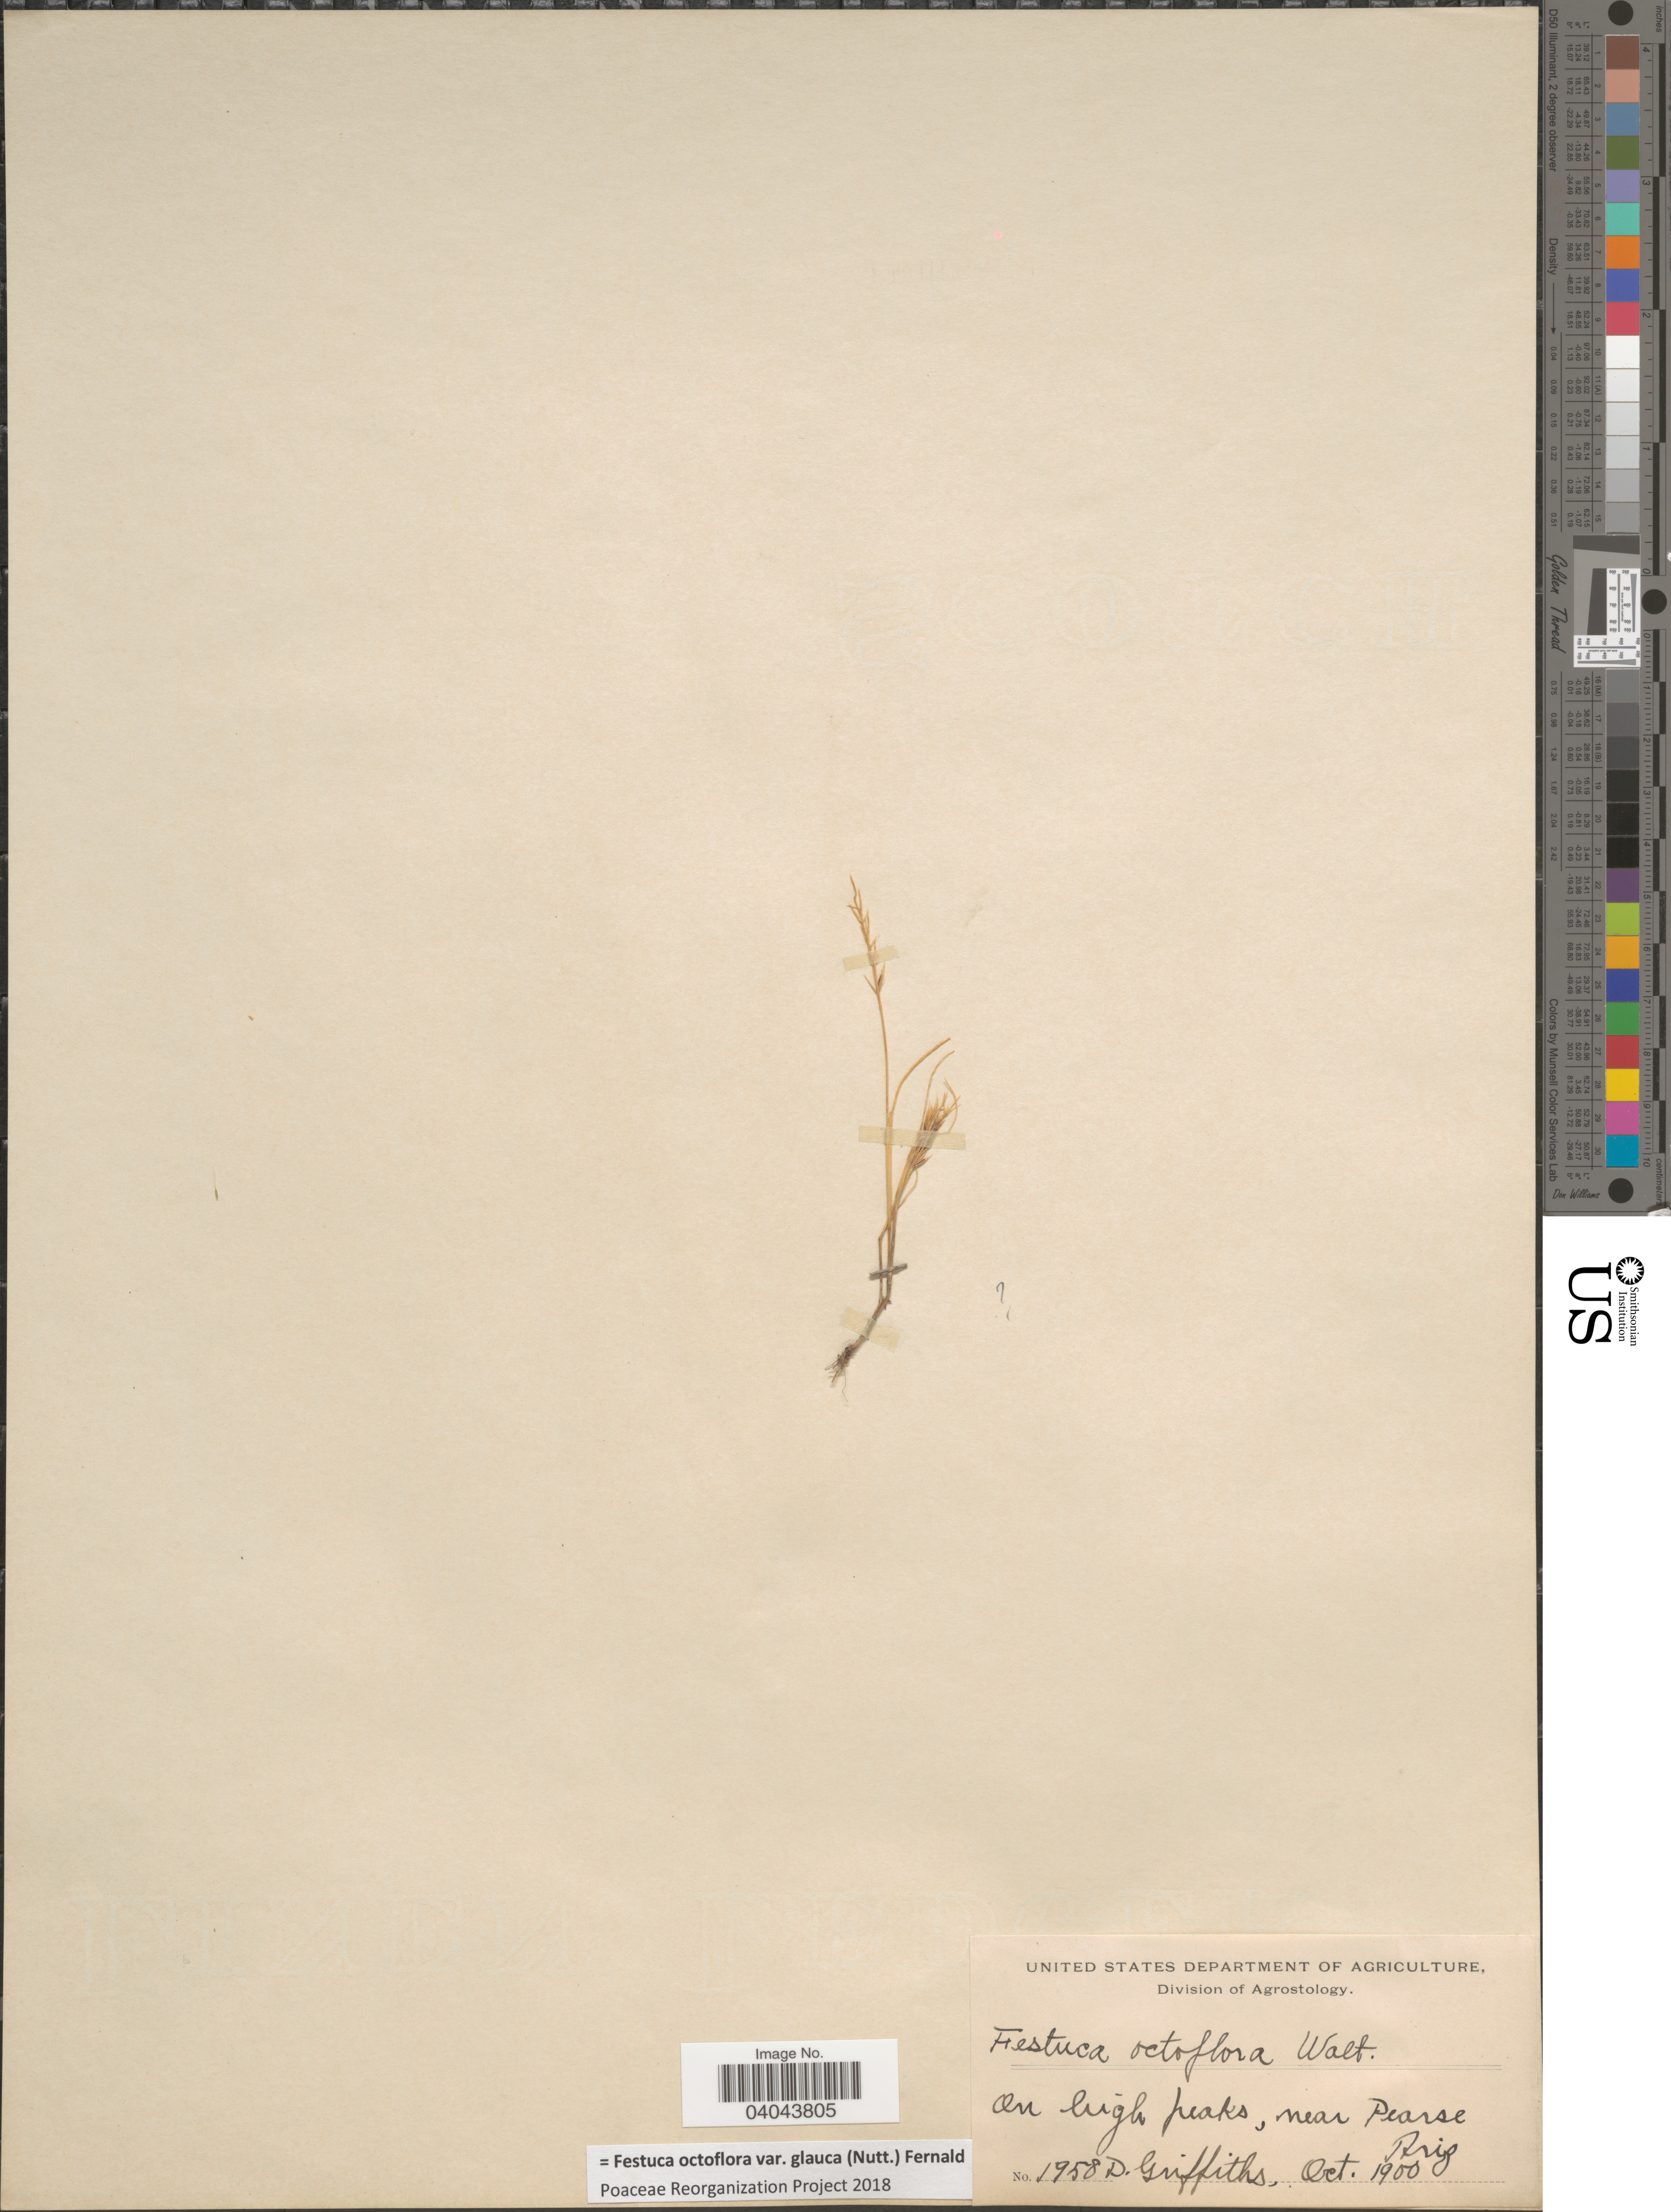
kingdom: Plantae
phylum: Tracheophyta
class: Liliopsida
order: Poales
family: Poaceae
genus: Festuca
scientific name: Festuca octoflora var. glauca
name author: (Nutt.) Fernald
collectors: D. Griffiths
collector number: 1958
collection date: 1900-10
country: United States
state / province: Arizona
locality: On high peaks, near Pearse.